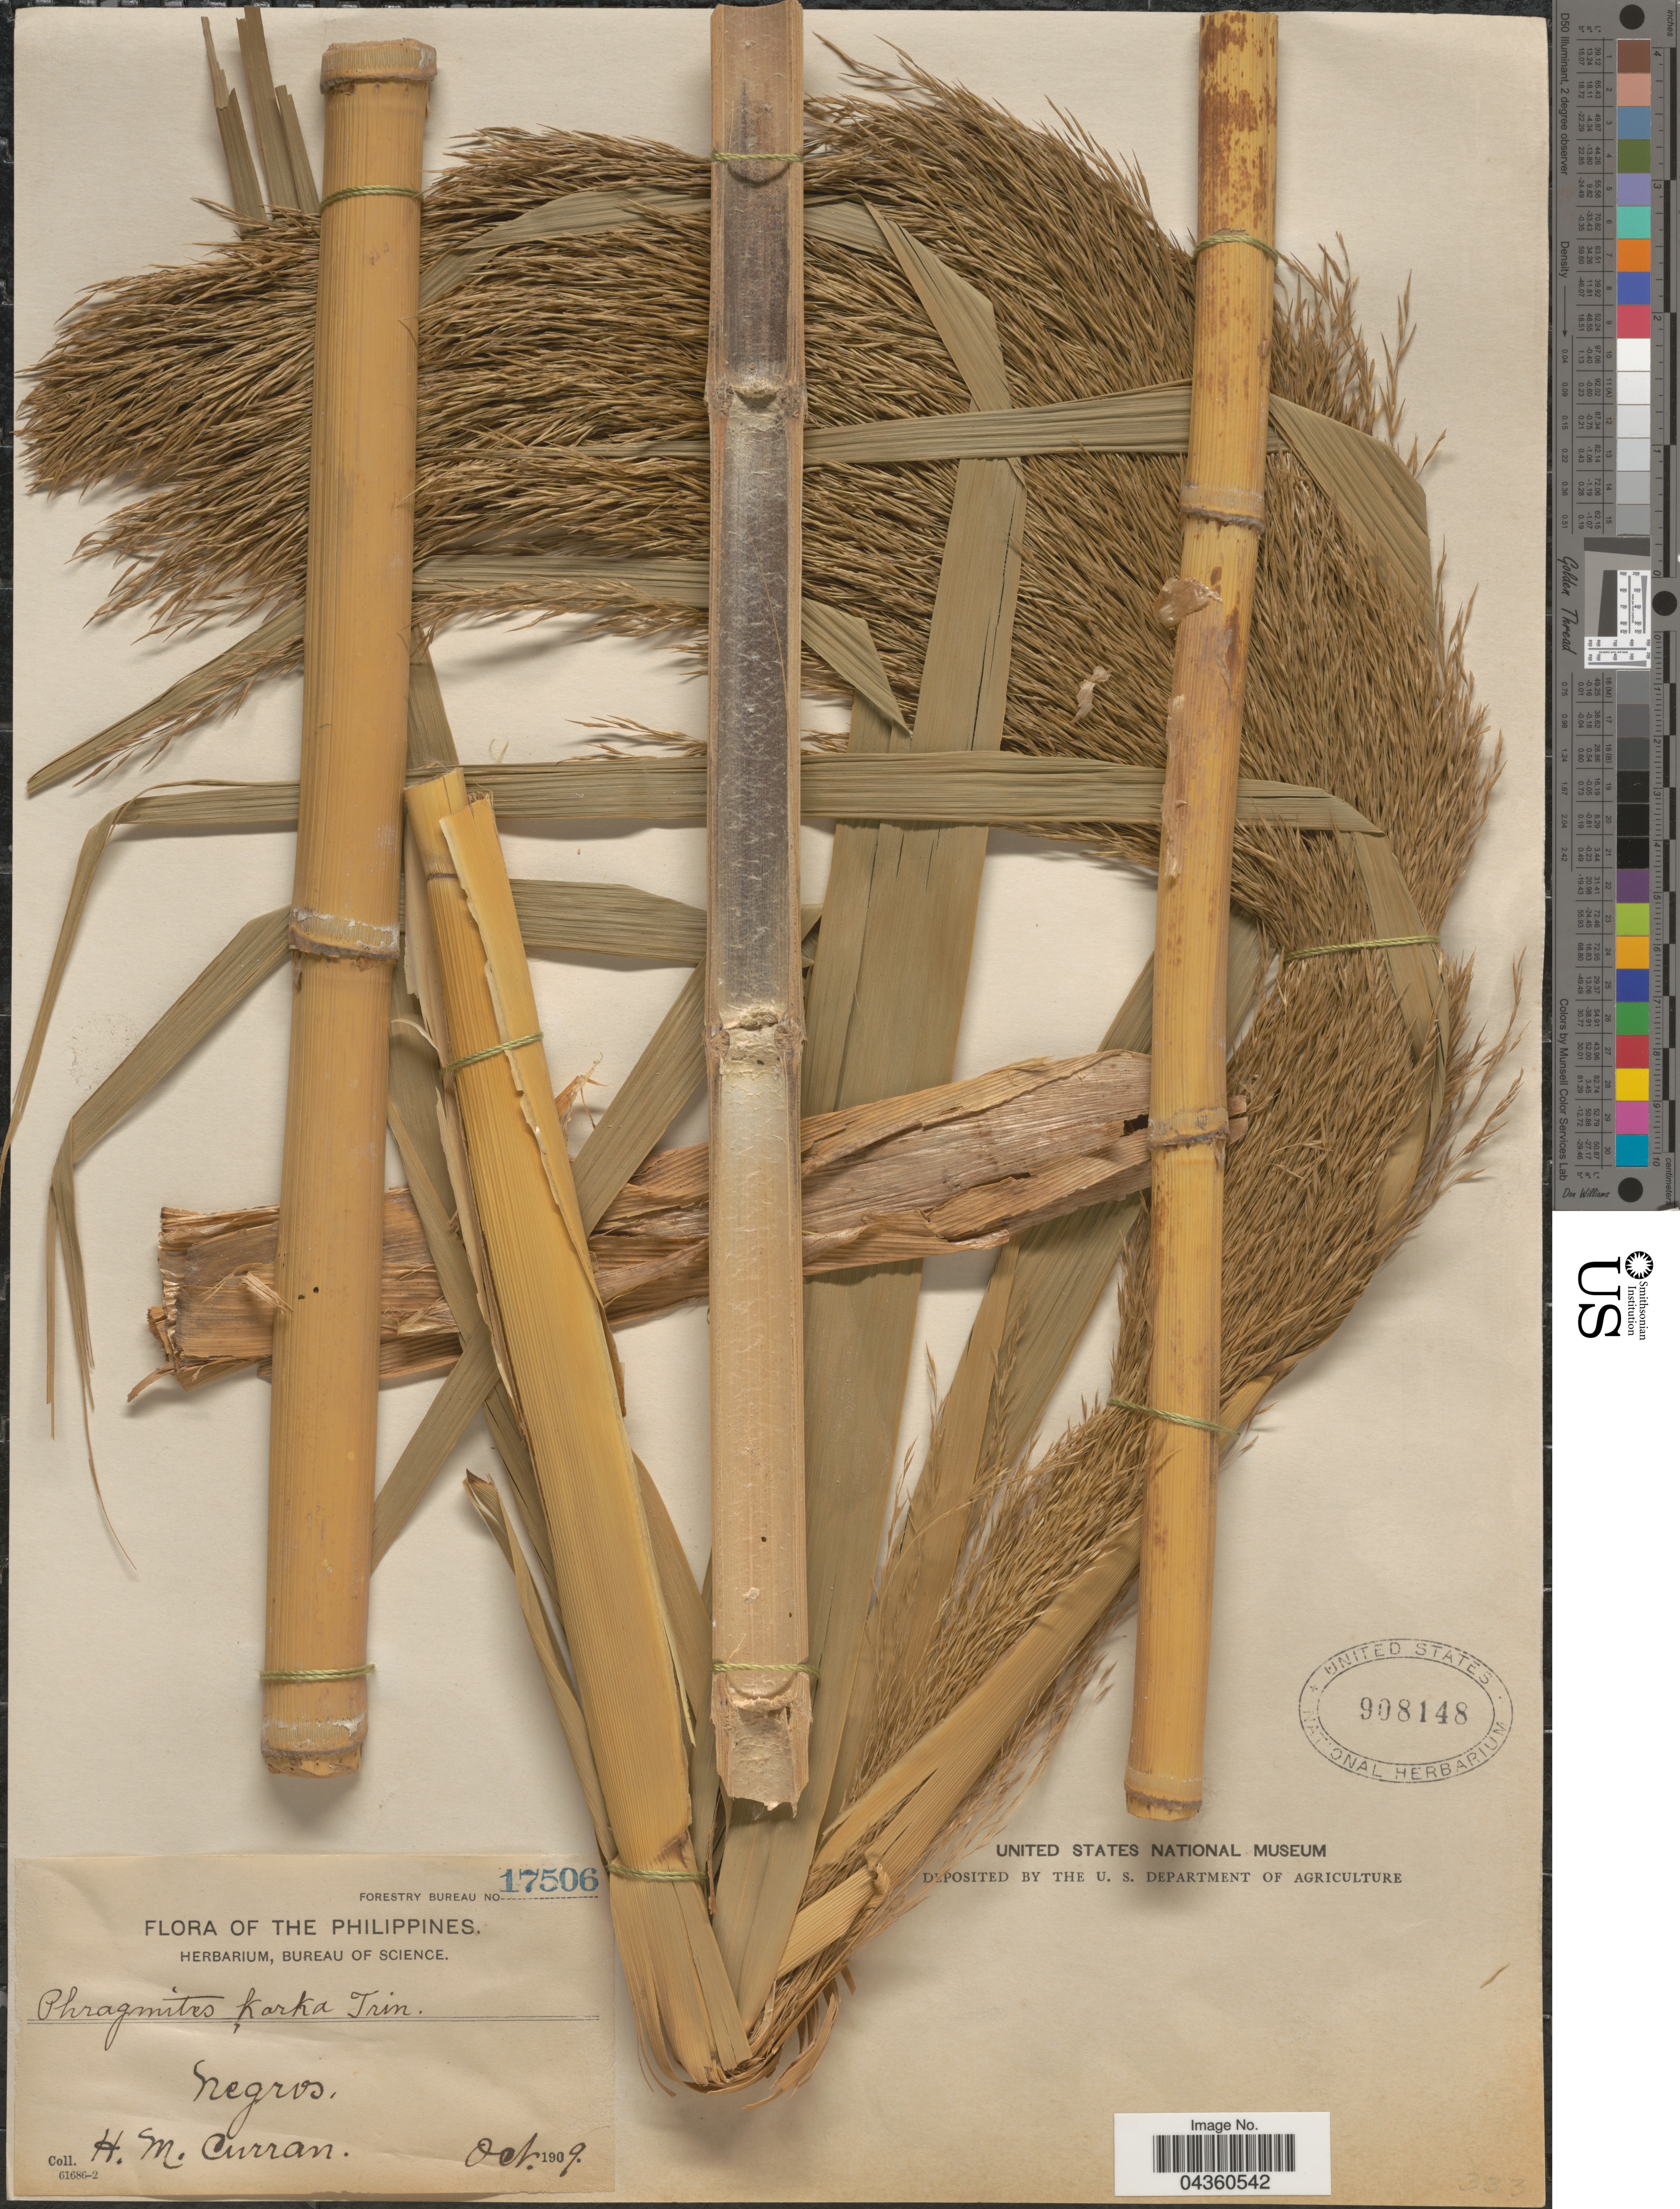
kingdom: Plantae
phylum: Tracheophyta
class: Liliopsida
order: Poales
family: Poaceae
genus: Phragmites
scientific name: Phragmites karka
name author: (Retz.) Trin. ex Steud.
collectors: H. M. Curran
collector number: Forestry Bureau 17506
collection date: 1909-10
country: Philippines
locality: Negros.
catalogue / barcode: US 908148